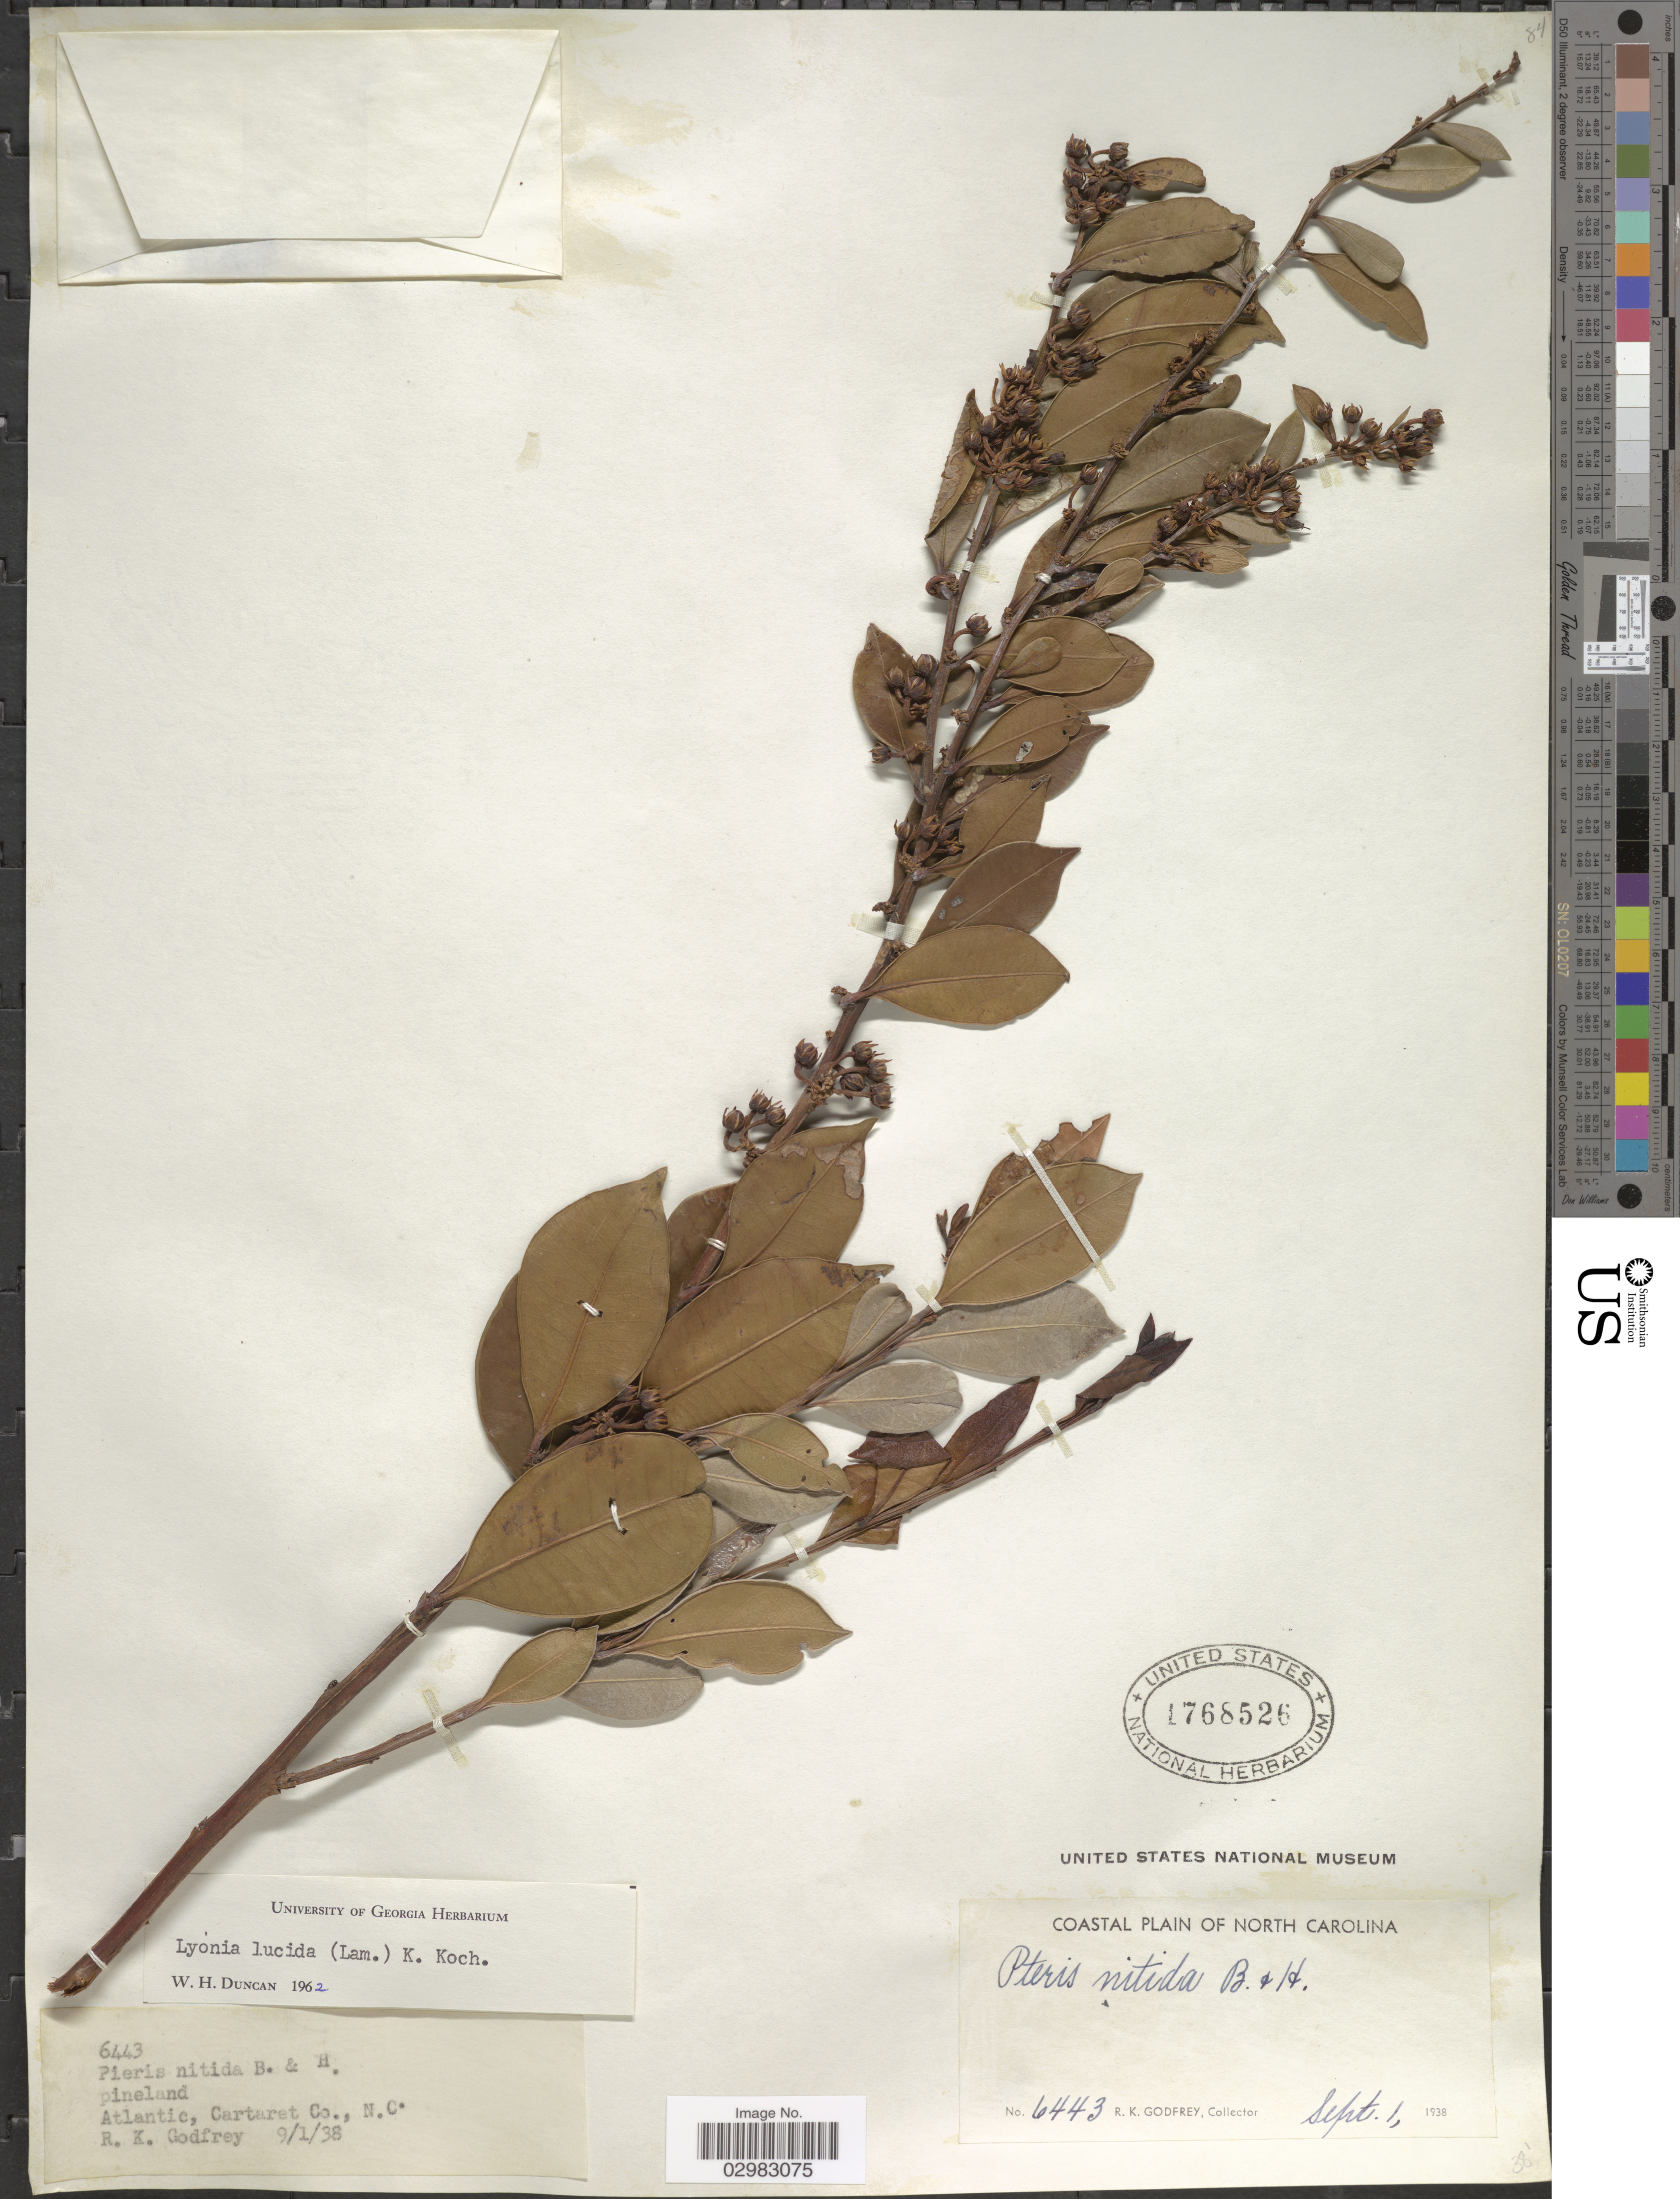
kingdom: Plantae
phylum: Tracheophyta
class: Magnoliopsida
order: Ericales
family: Ericaceae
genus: Lyonia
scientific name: Lyonia lucida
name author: K. Koch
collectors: R. K. Godfrey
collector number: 6443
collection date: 1938-09-01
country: United States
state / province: North Carolina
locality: Coastal Plain of North Carolina. Atlantic, Cartaret Co., N.C.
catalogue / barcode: US 1768526